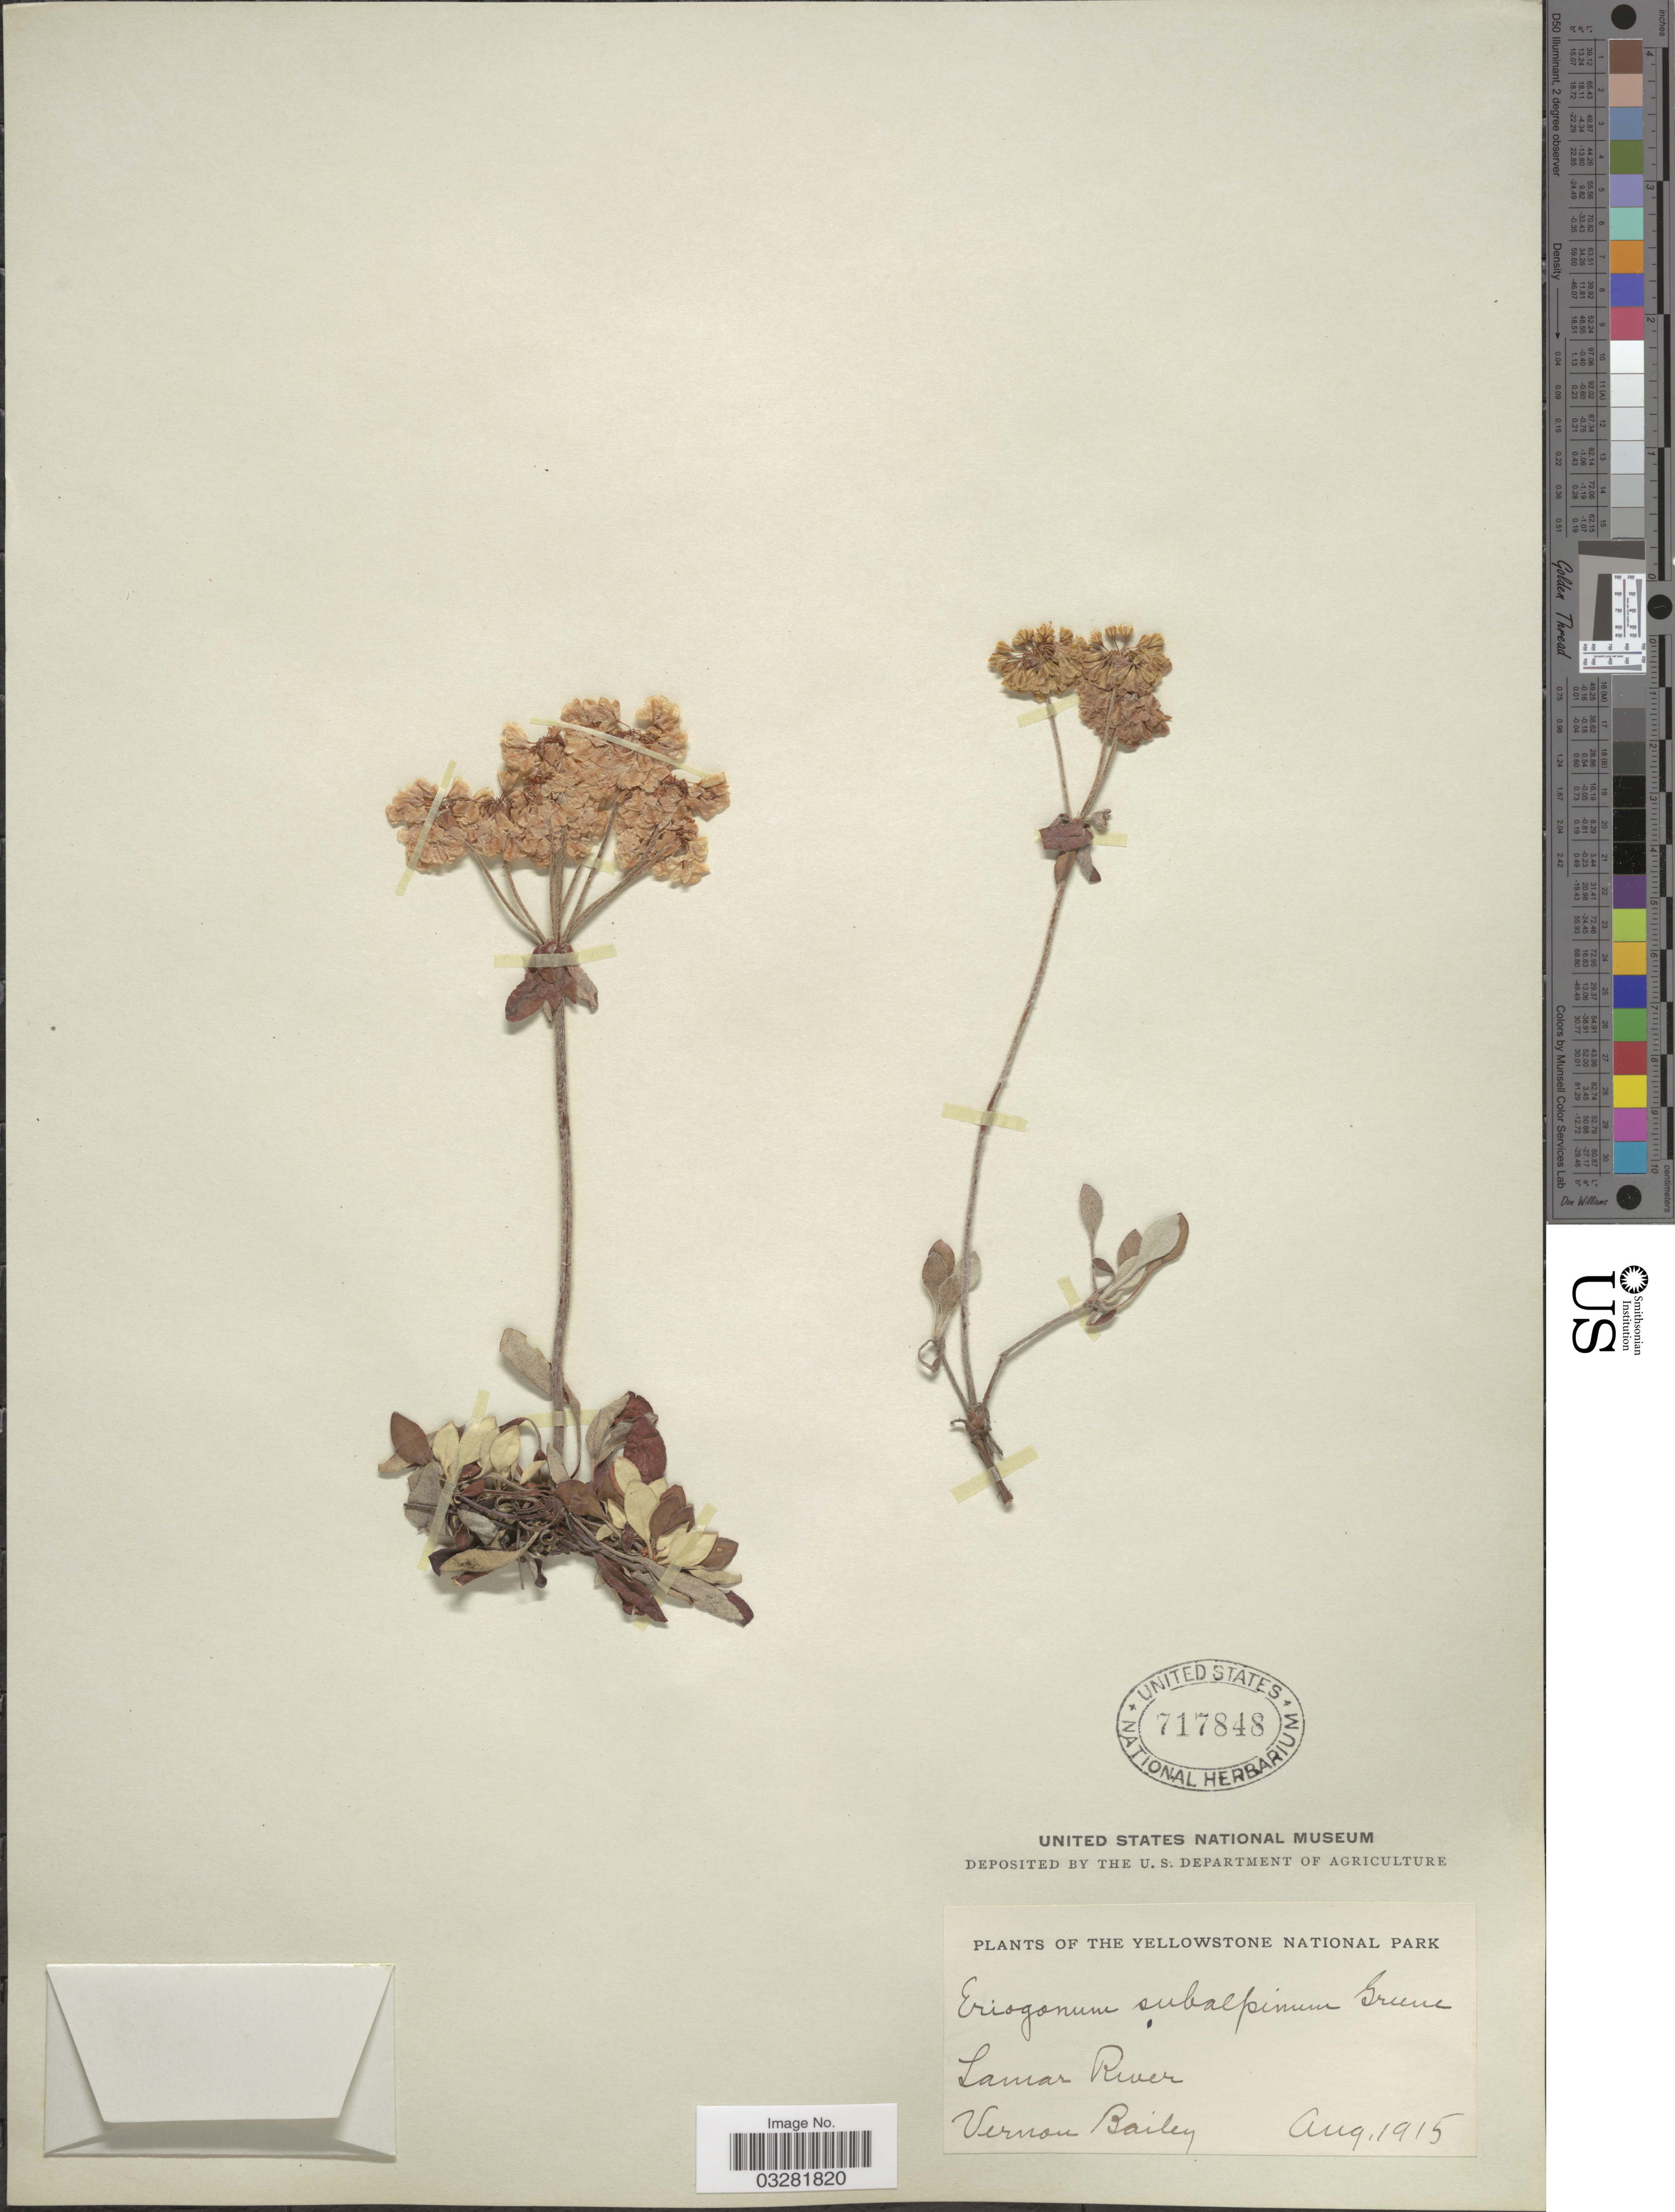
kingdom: Plantae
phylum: Tracheophyta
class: Magnoliopsida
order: Caryophyllales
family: Polygonaceae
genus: Eriogonum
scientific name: Eriogonum umbellatum var. subalpinum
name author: M.E. Jones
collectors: V. O. Bailey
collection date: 1915-08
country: United States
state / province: Wyoming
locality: The Yellowstone National Park. Lamar River.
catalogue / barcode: US 717848